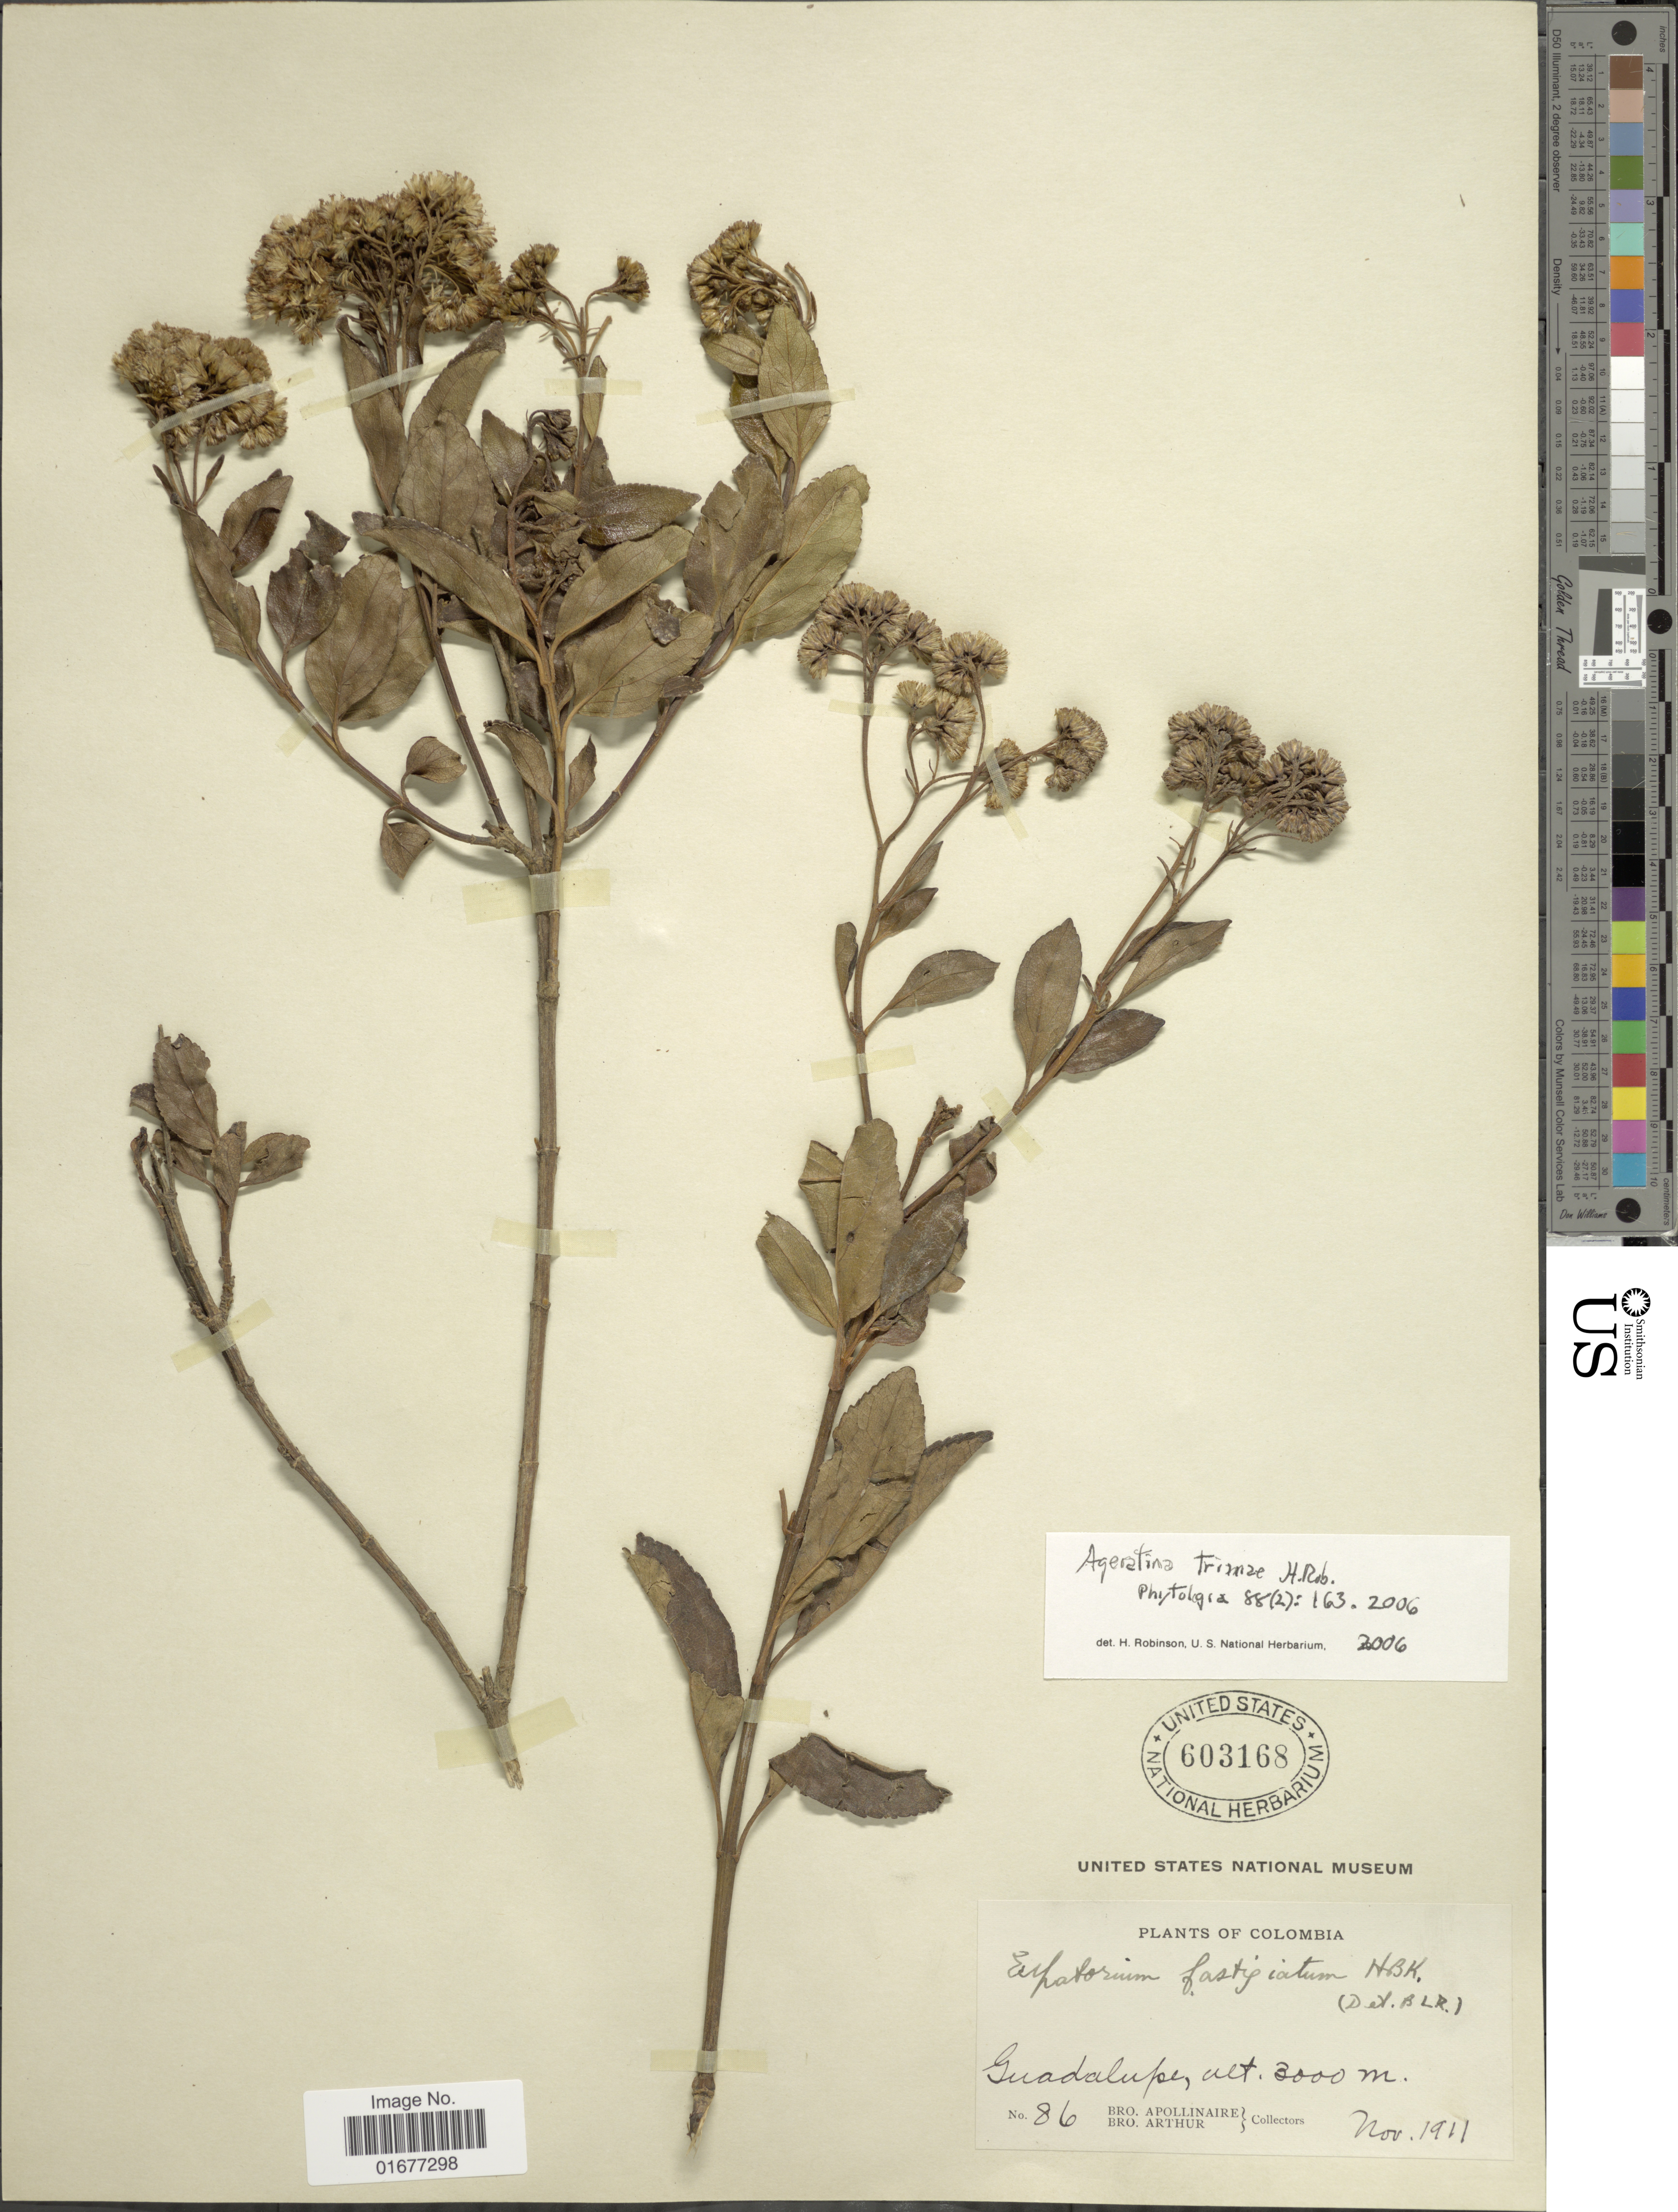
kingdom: Plantae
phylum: Tracheophyta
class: Magnoliopsida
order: Asterales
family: Asteraceae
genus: Ageratina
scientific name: Ageratina fastigiata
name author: (Kunth) R.M. King & H. Rob.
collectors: Bro. Apollinaire & Bro. Arthur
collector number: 86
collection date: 1911-11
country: Colombia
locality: Guadalupe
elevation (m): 3000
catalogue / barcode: US 603168